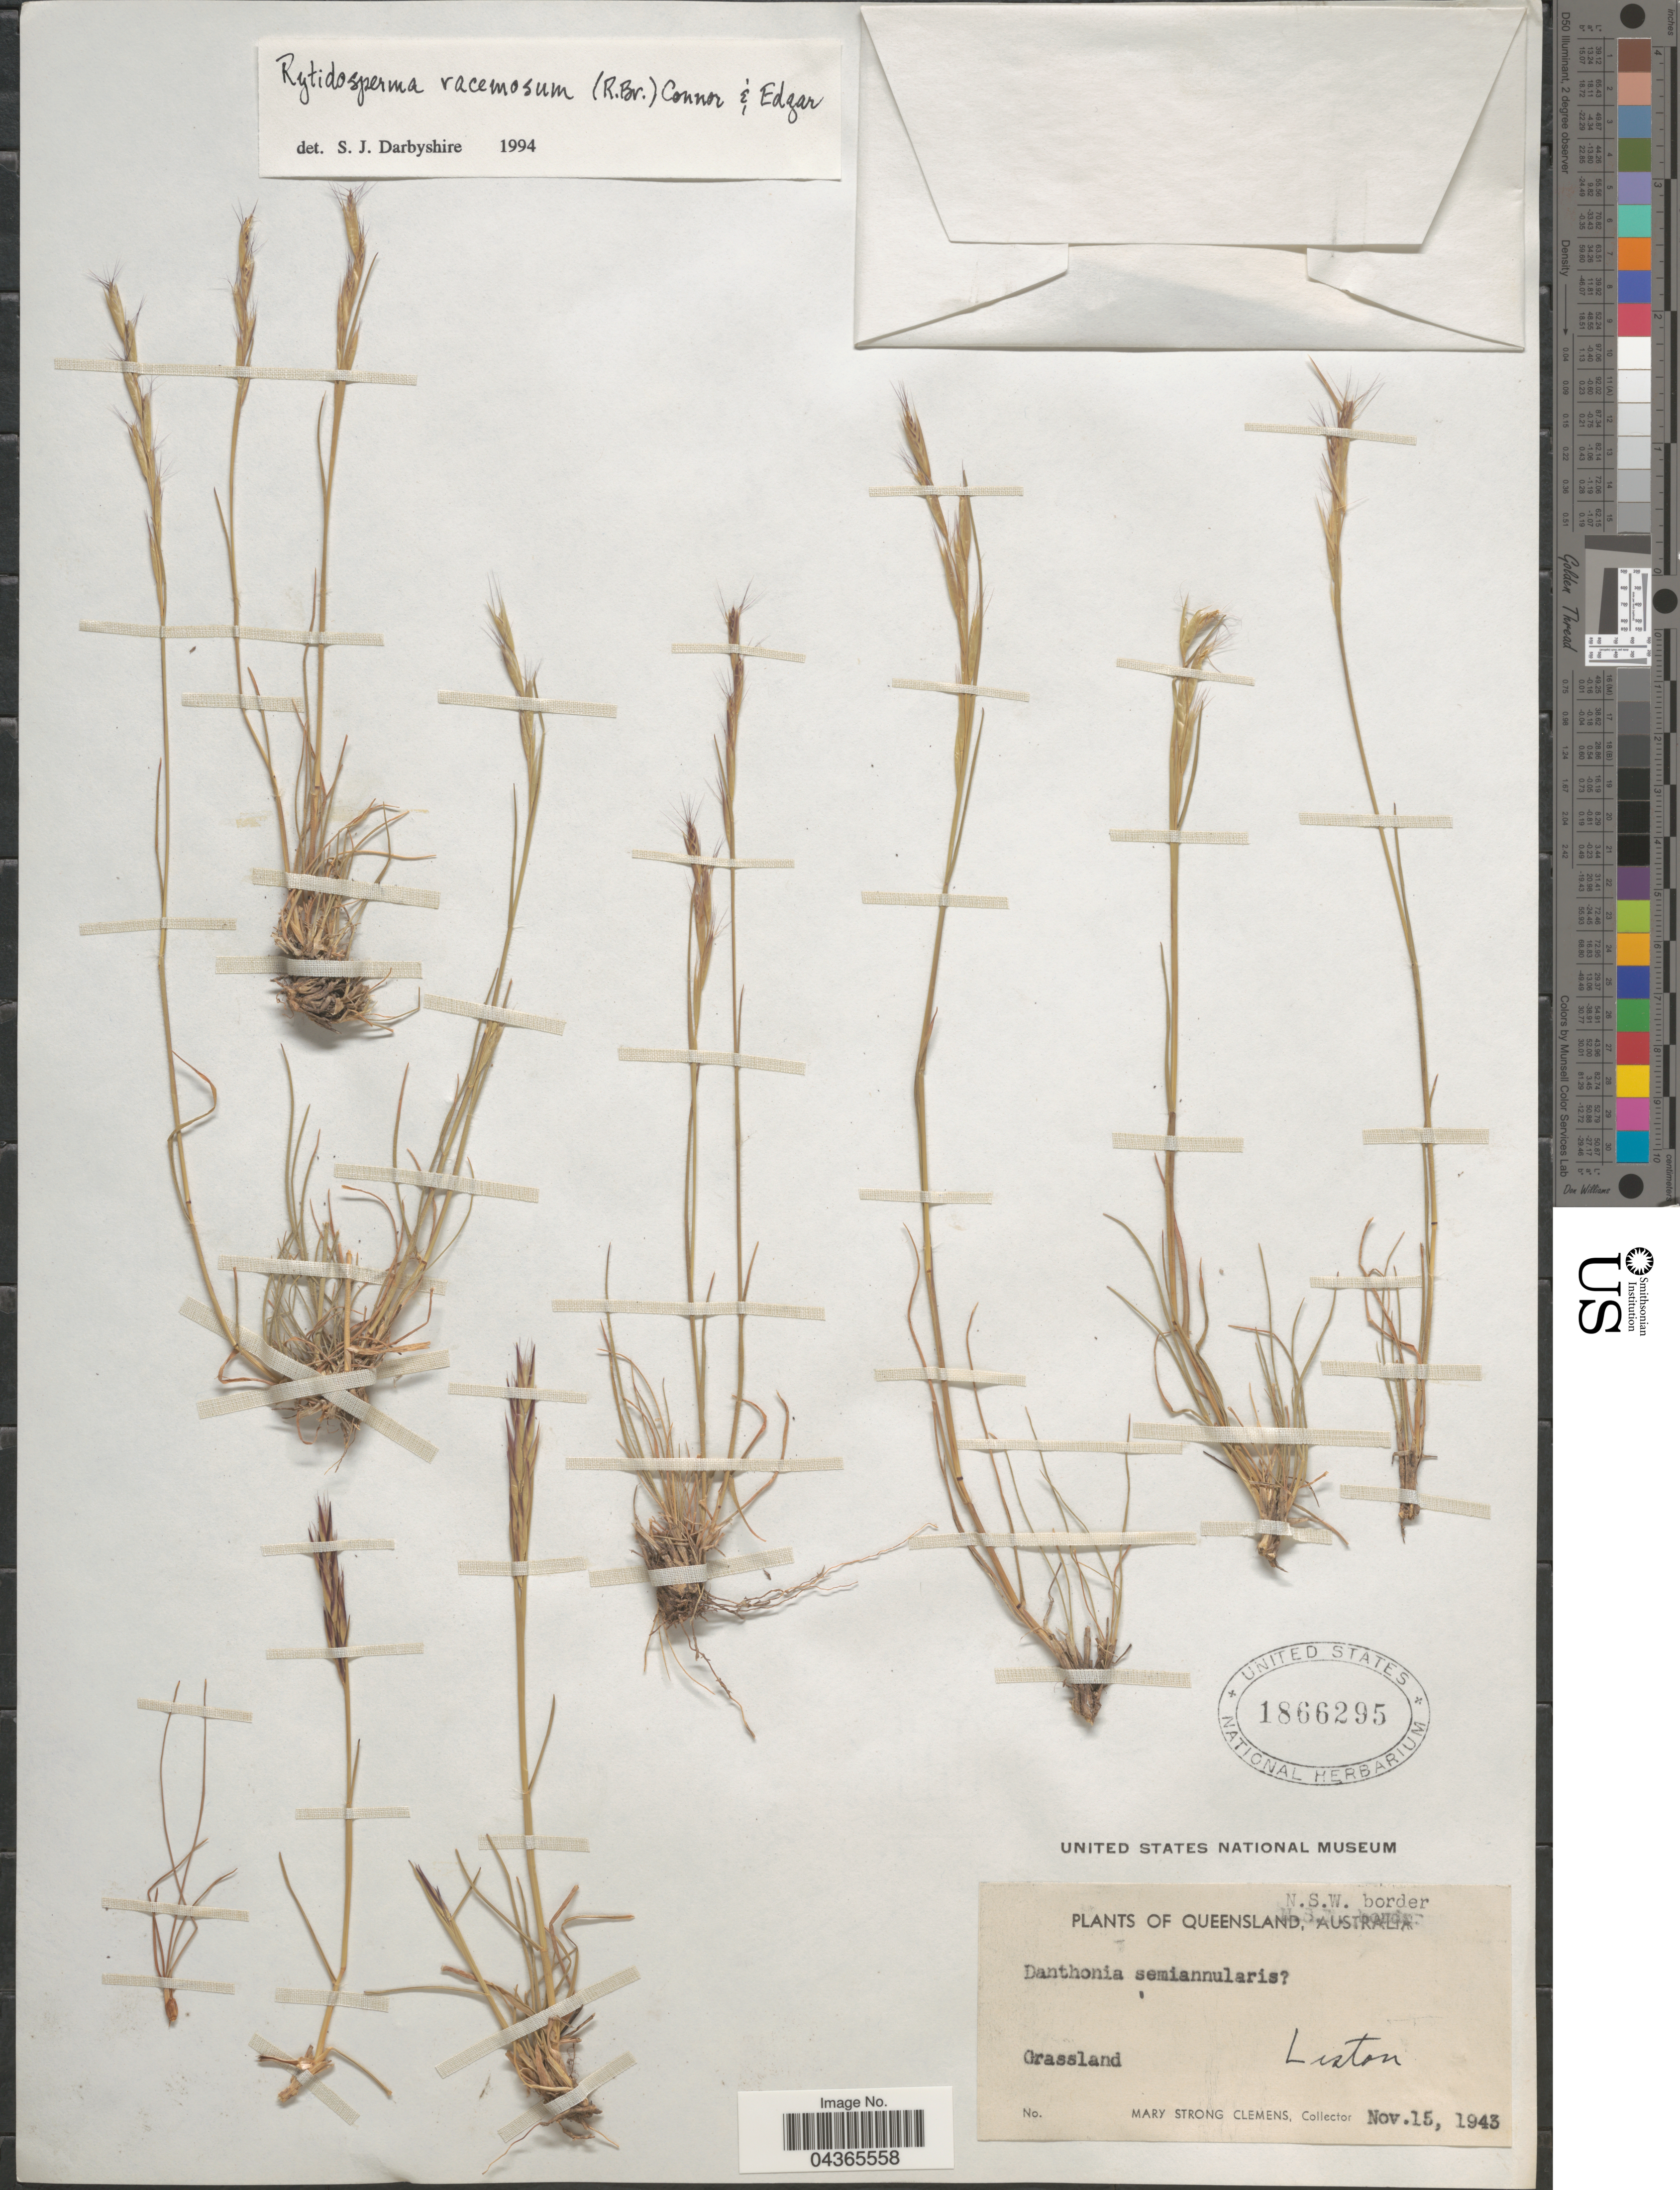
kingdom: Plantae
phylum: Tracheophyta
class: Liliopsida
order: Poales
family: Poaceae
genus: Rytidosperma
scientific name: Rytidosperma racemosum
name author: (R. Br.) Connor & Edgar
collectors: M. S. Clemens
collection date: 1943-11-15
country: Australia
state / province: Queensland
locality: Queensland, N.S.W. border. Liston.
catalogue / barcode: US 1866295